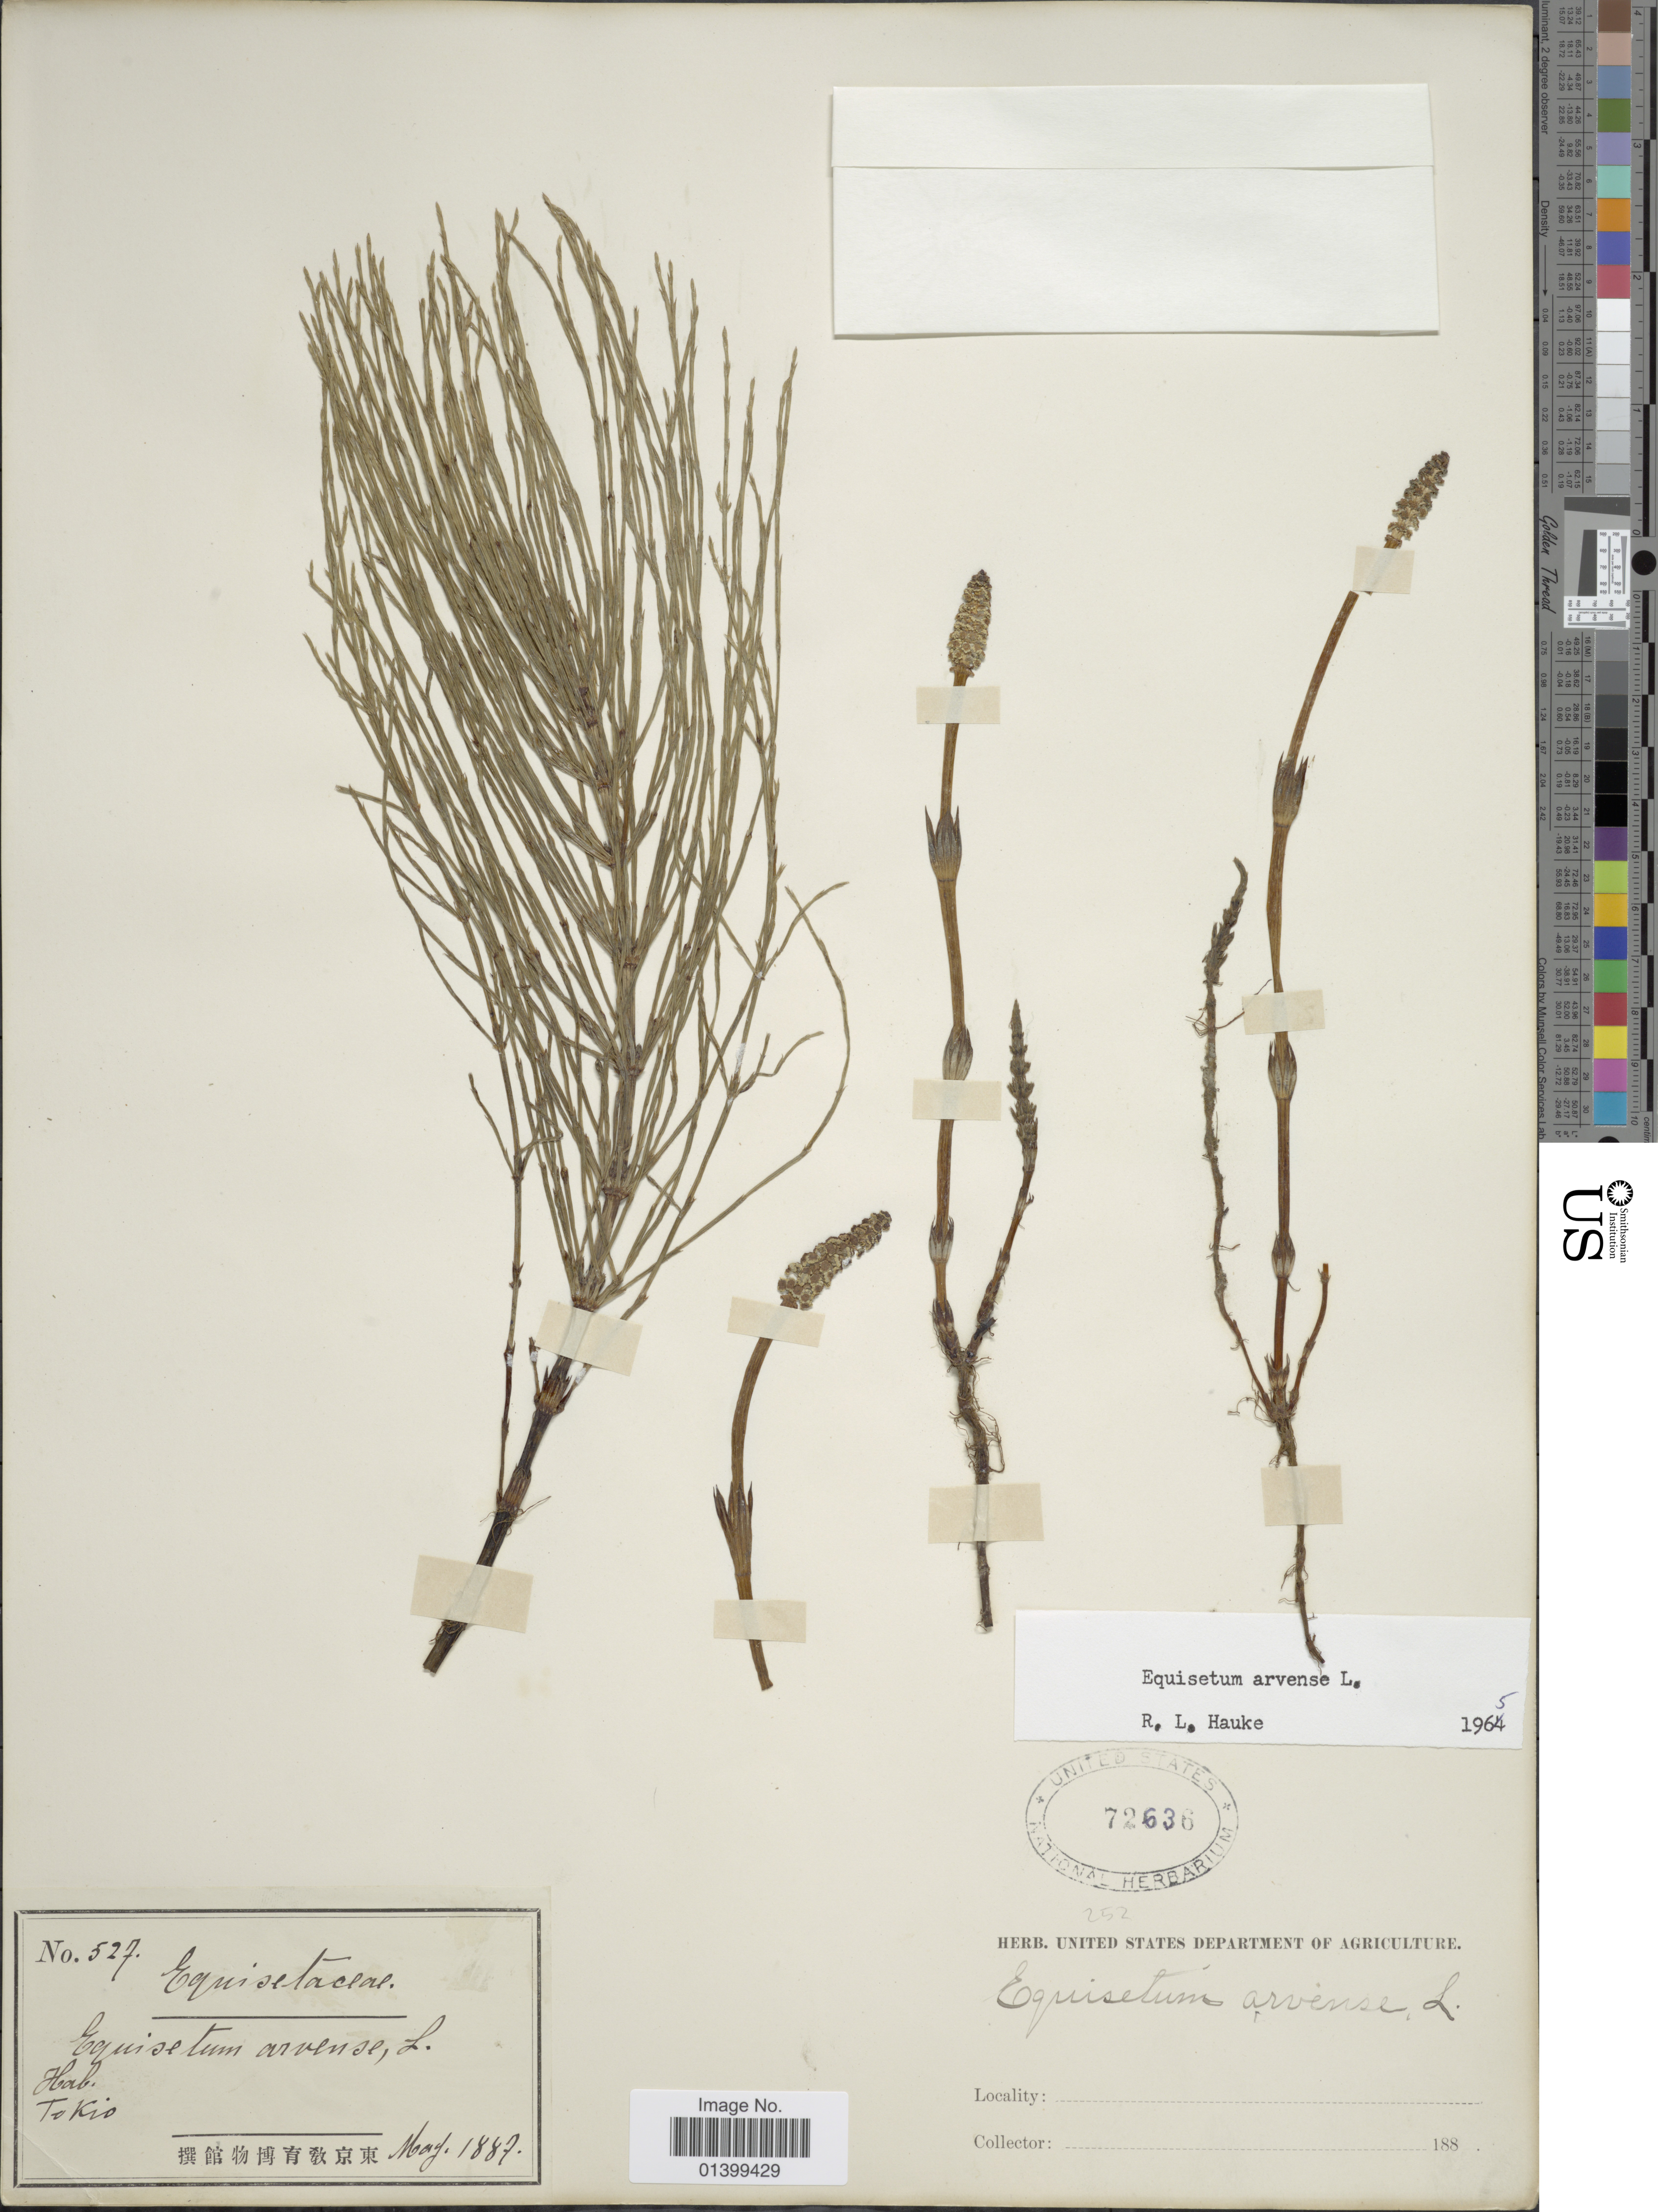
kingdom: Plantae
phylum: Tracheophyta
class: Polypodiopsida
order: Equisetales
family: Equisetaceae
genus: Equisetum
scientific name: Equisetum arvense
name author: L.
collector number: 527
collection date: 1887-05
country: Japan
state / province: Tokyo, Federal City of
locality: Tokio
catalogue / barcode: US 72636